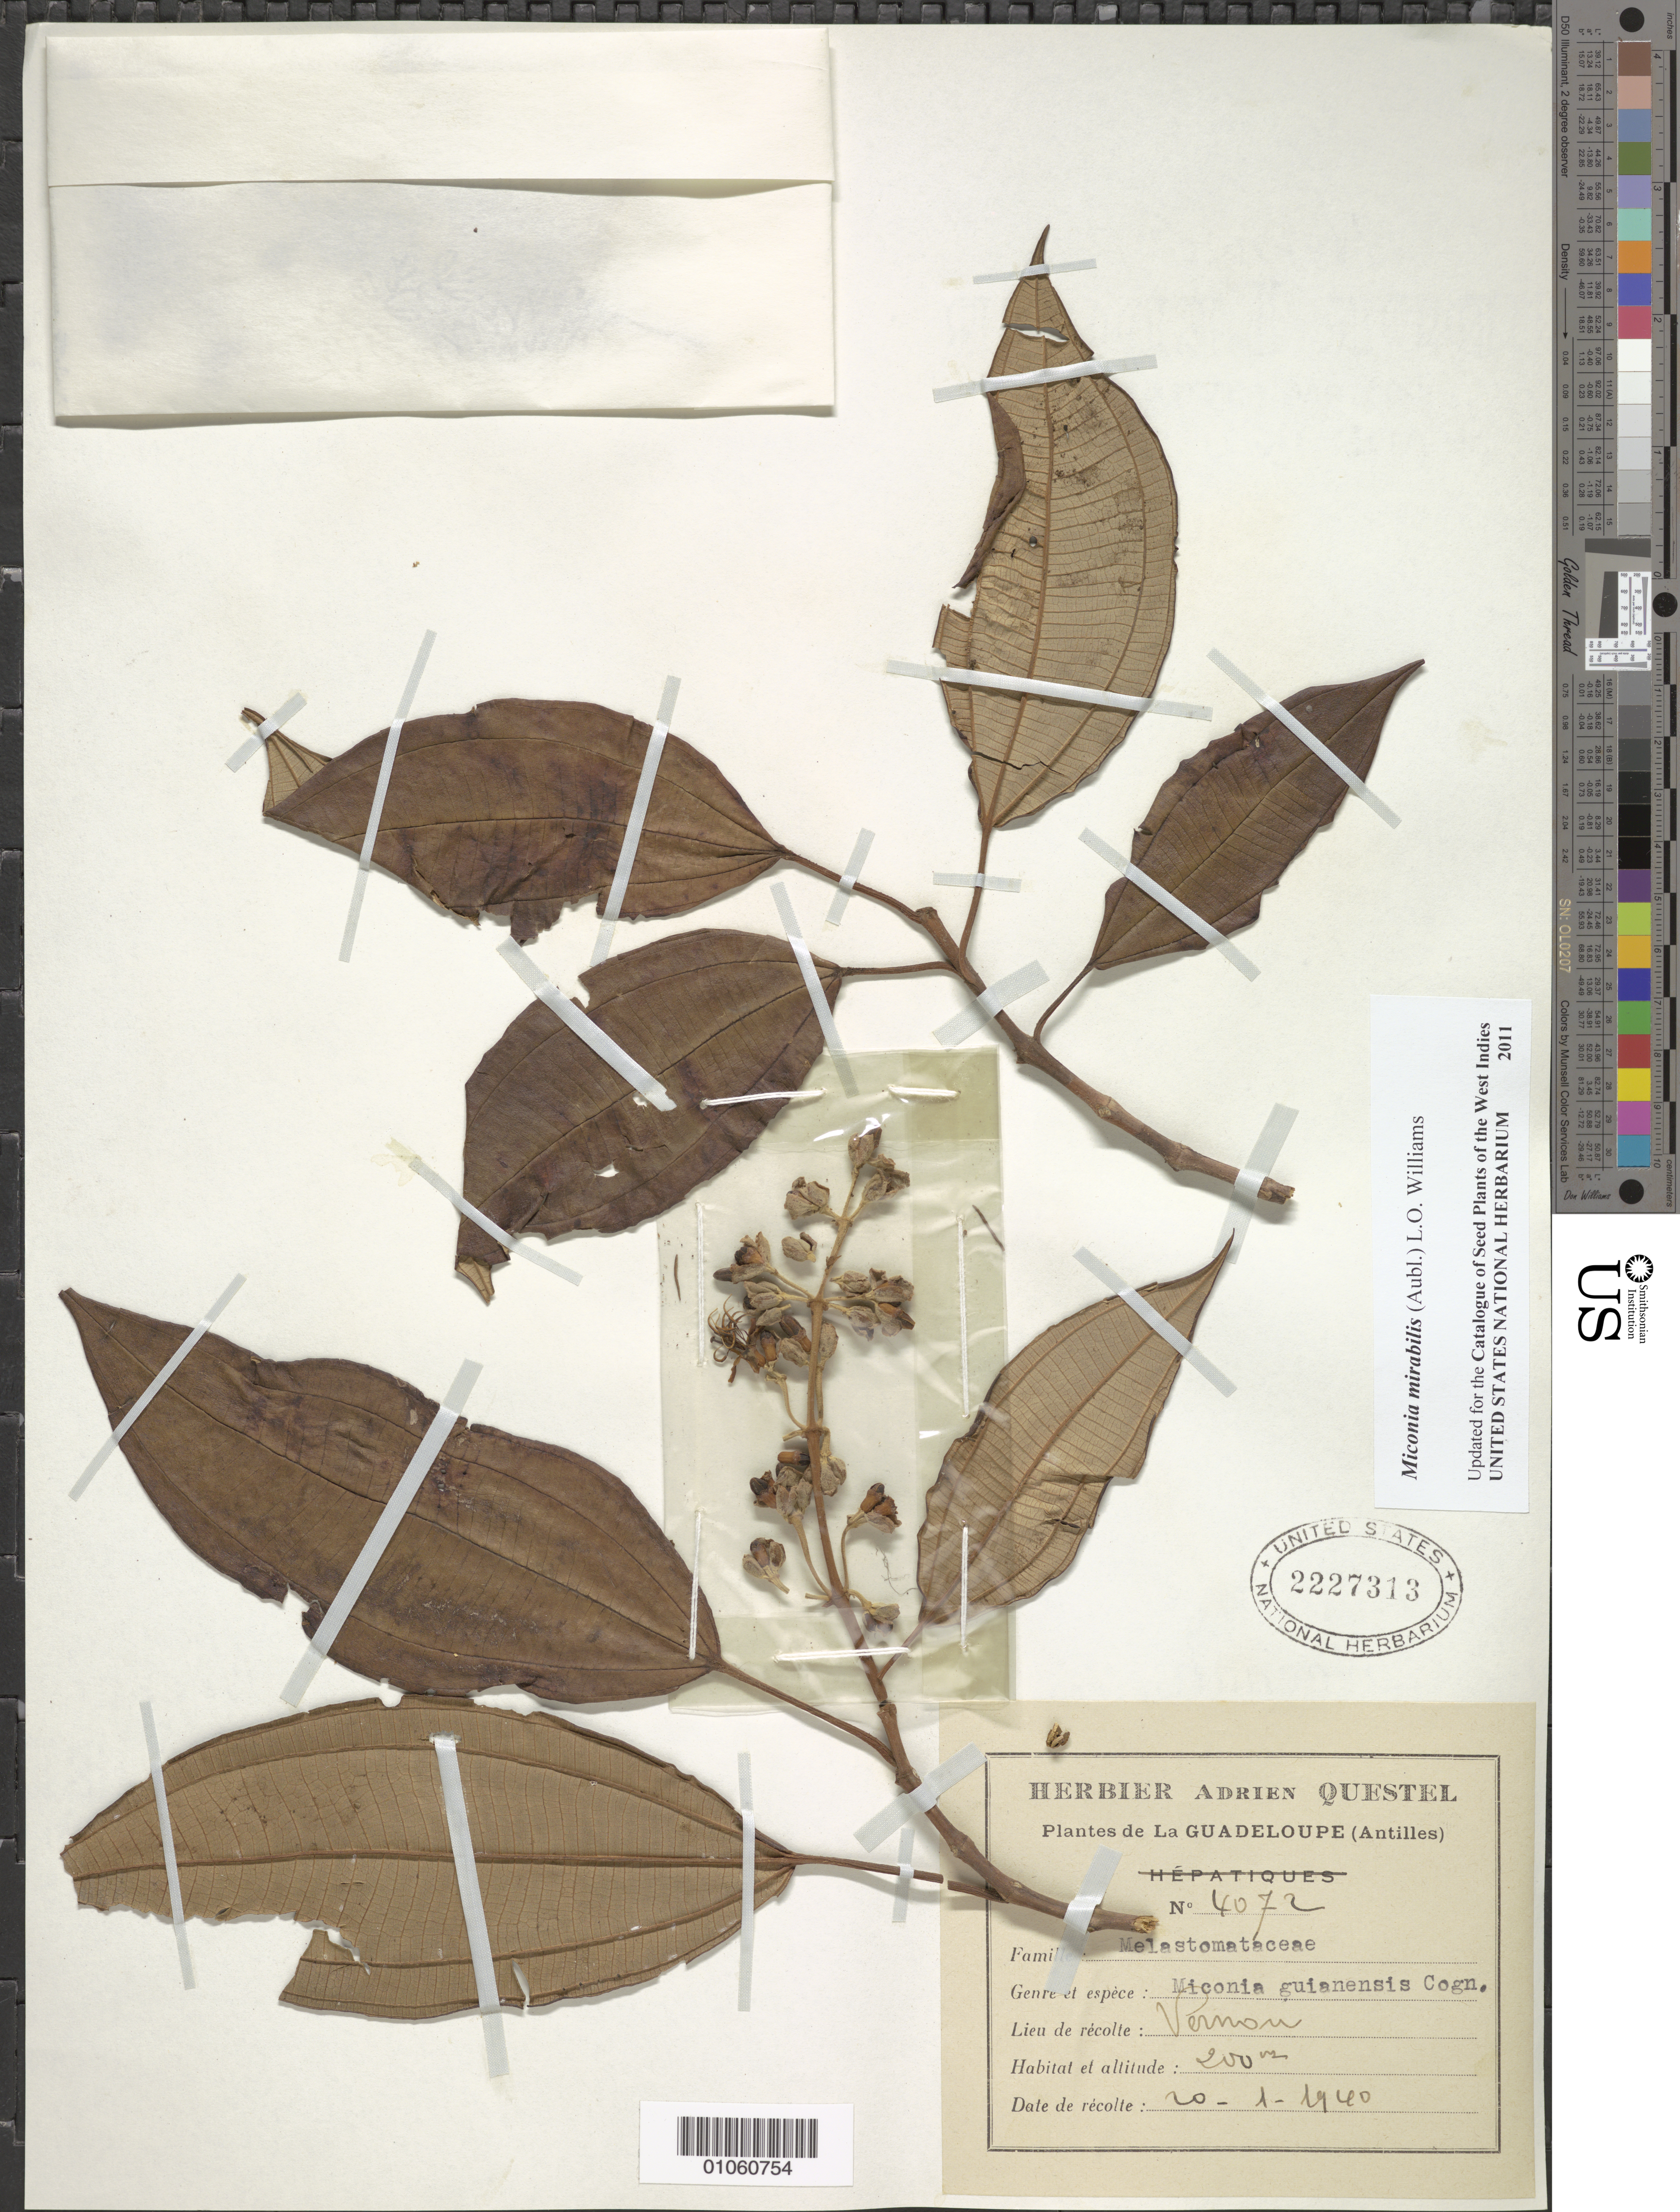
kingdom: Plantae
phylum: Tracheophyta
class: Magnoliopsida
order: Myrtales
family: Melastomataceae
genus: Miconia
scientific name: Miconia mirabilis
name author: (Aubl.) L.O. Williams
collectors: A. Questel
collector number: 4072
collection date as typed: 20 Jan 1940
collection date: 1940-01-20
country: Guadeloupe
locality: Vernon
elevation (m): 200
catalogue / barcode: US 2227313